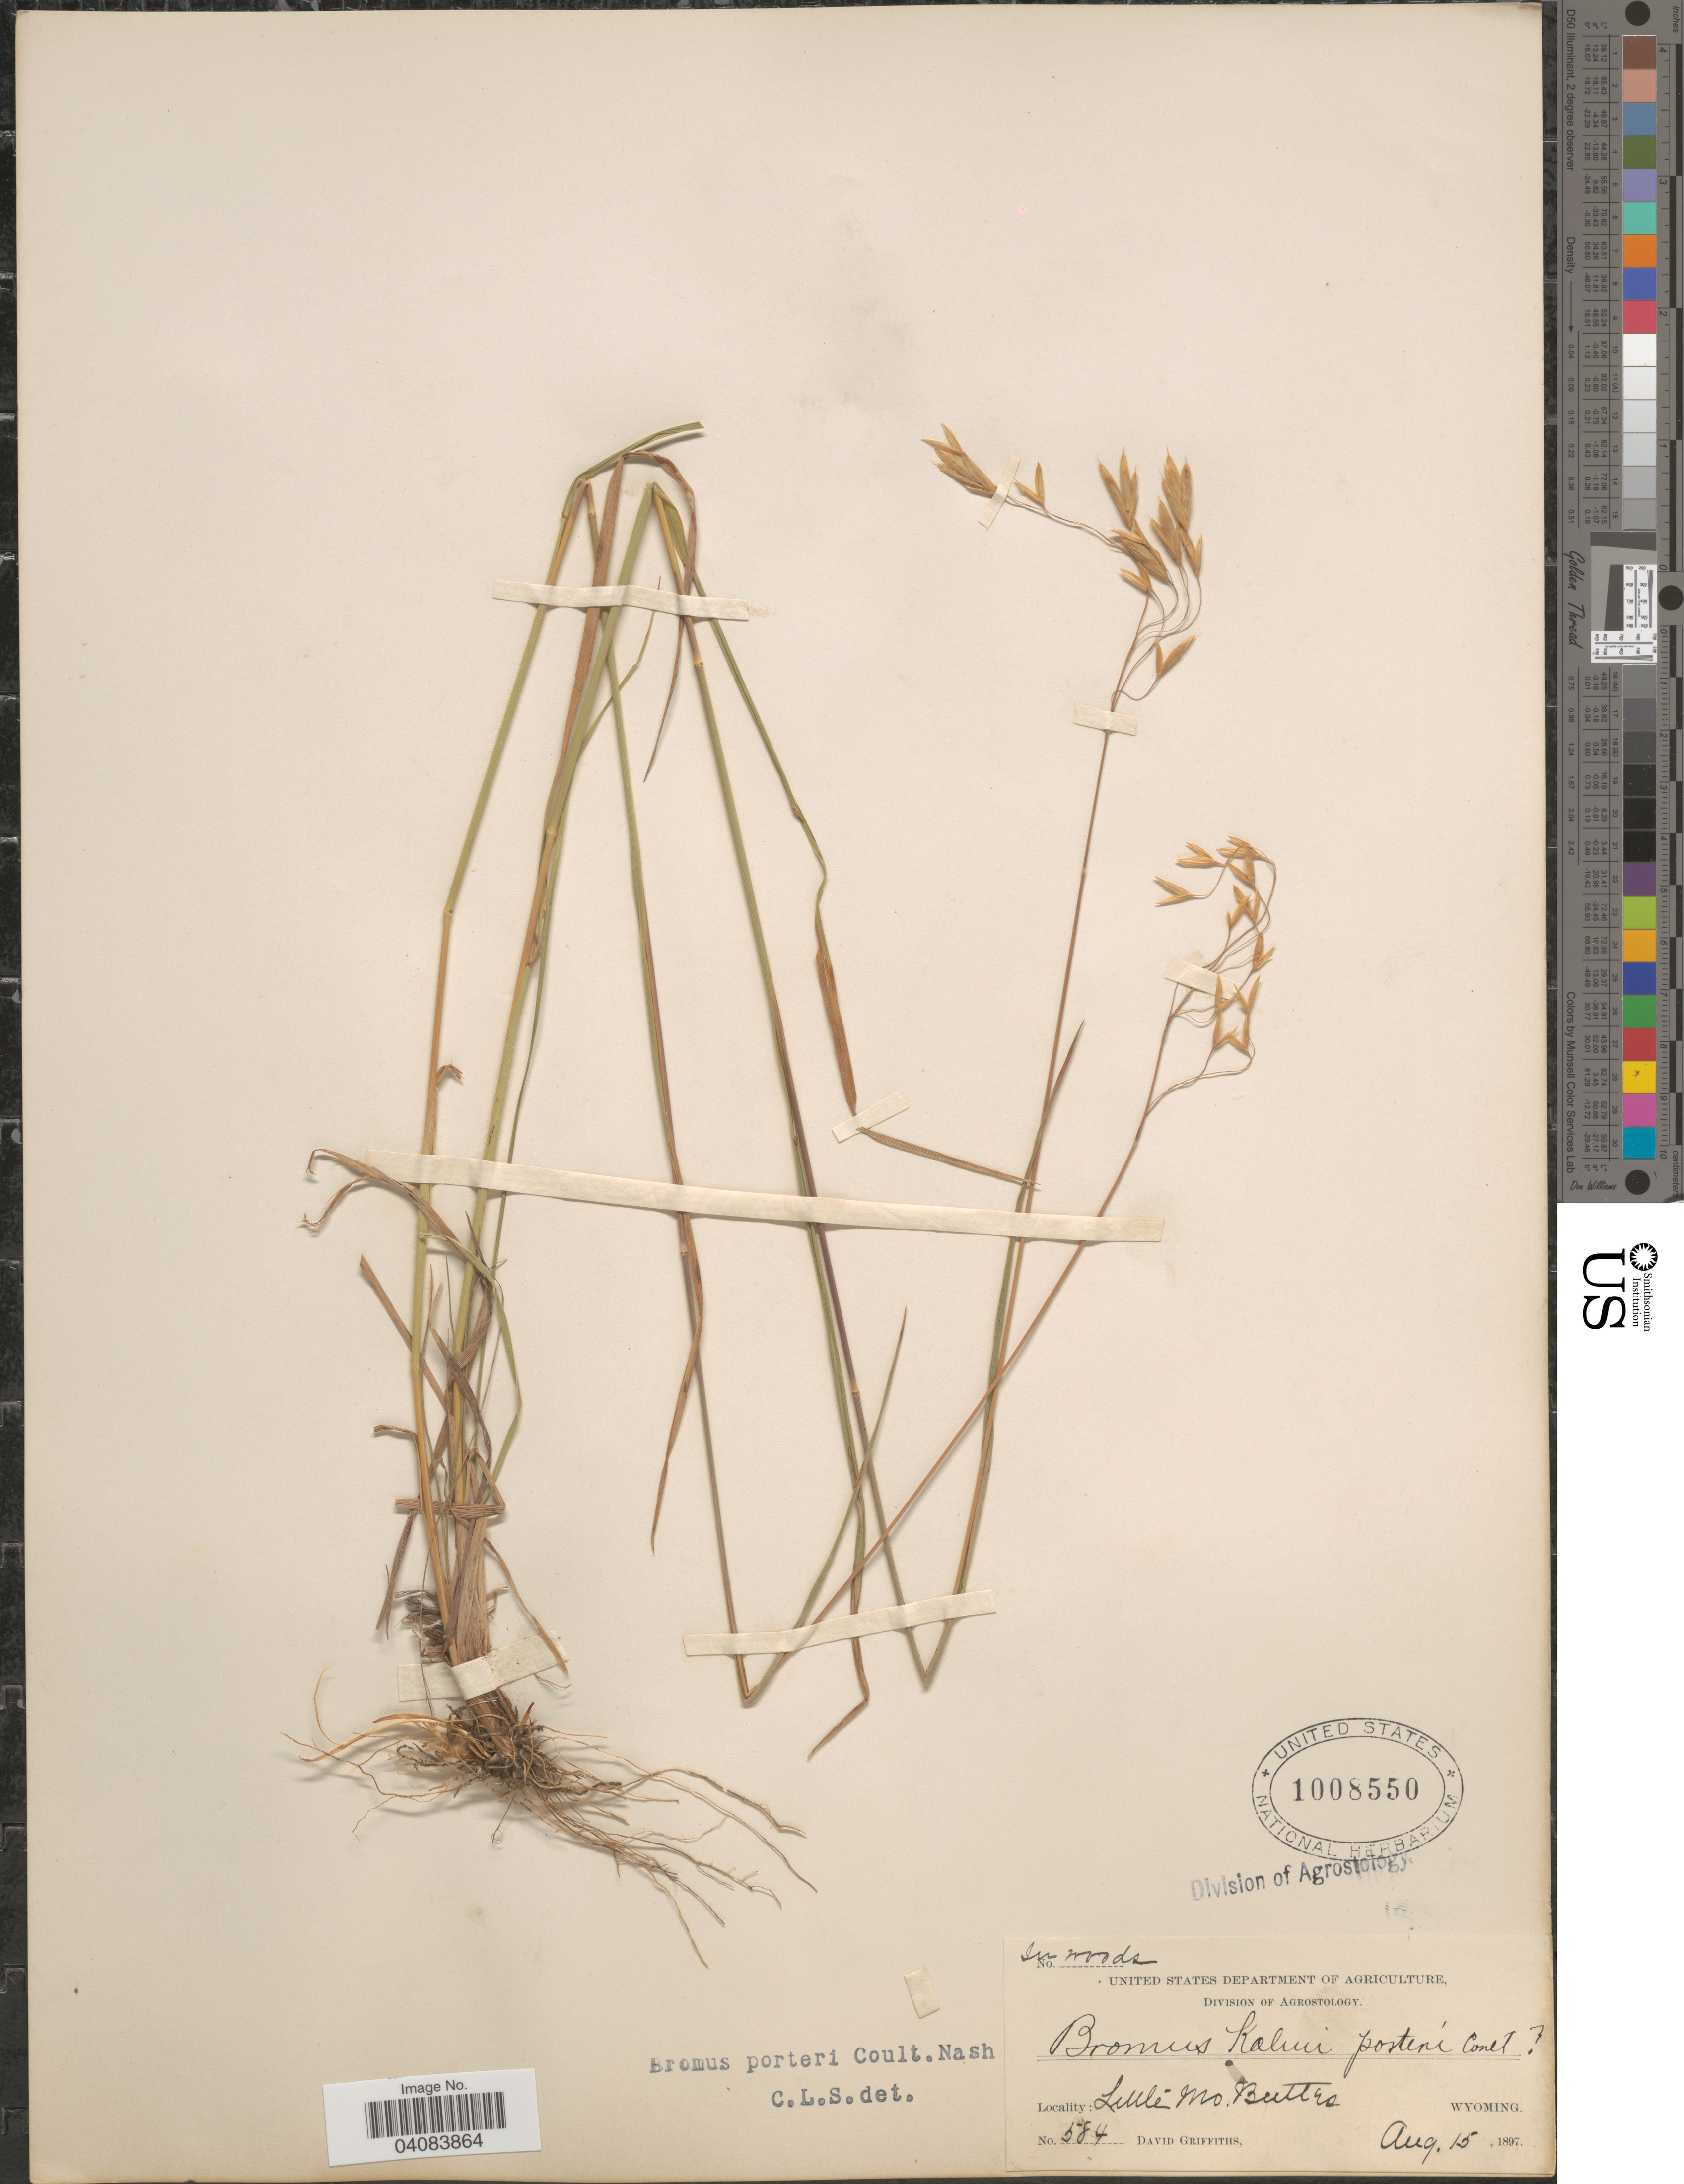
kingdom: Plantae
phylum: Tracheophyta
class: Liliopsida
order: Poales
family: Poaceae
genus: Bromus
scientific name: Bromus porteri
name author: (J.M. Coult.) Nash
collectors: D. Griffiths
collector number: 584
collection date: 1897-08-15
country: United States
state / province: Wyoming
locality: Little Mo. Buttes.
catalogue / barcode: US 1008550